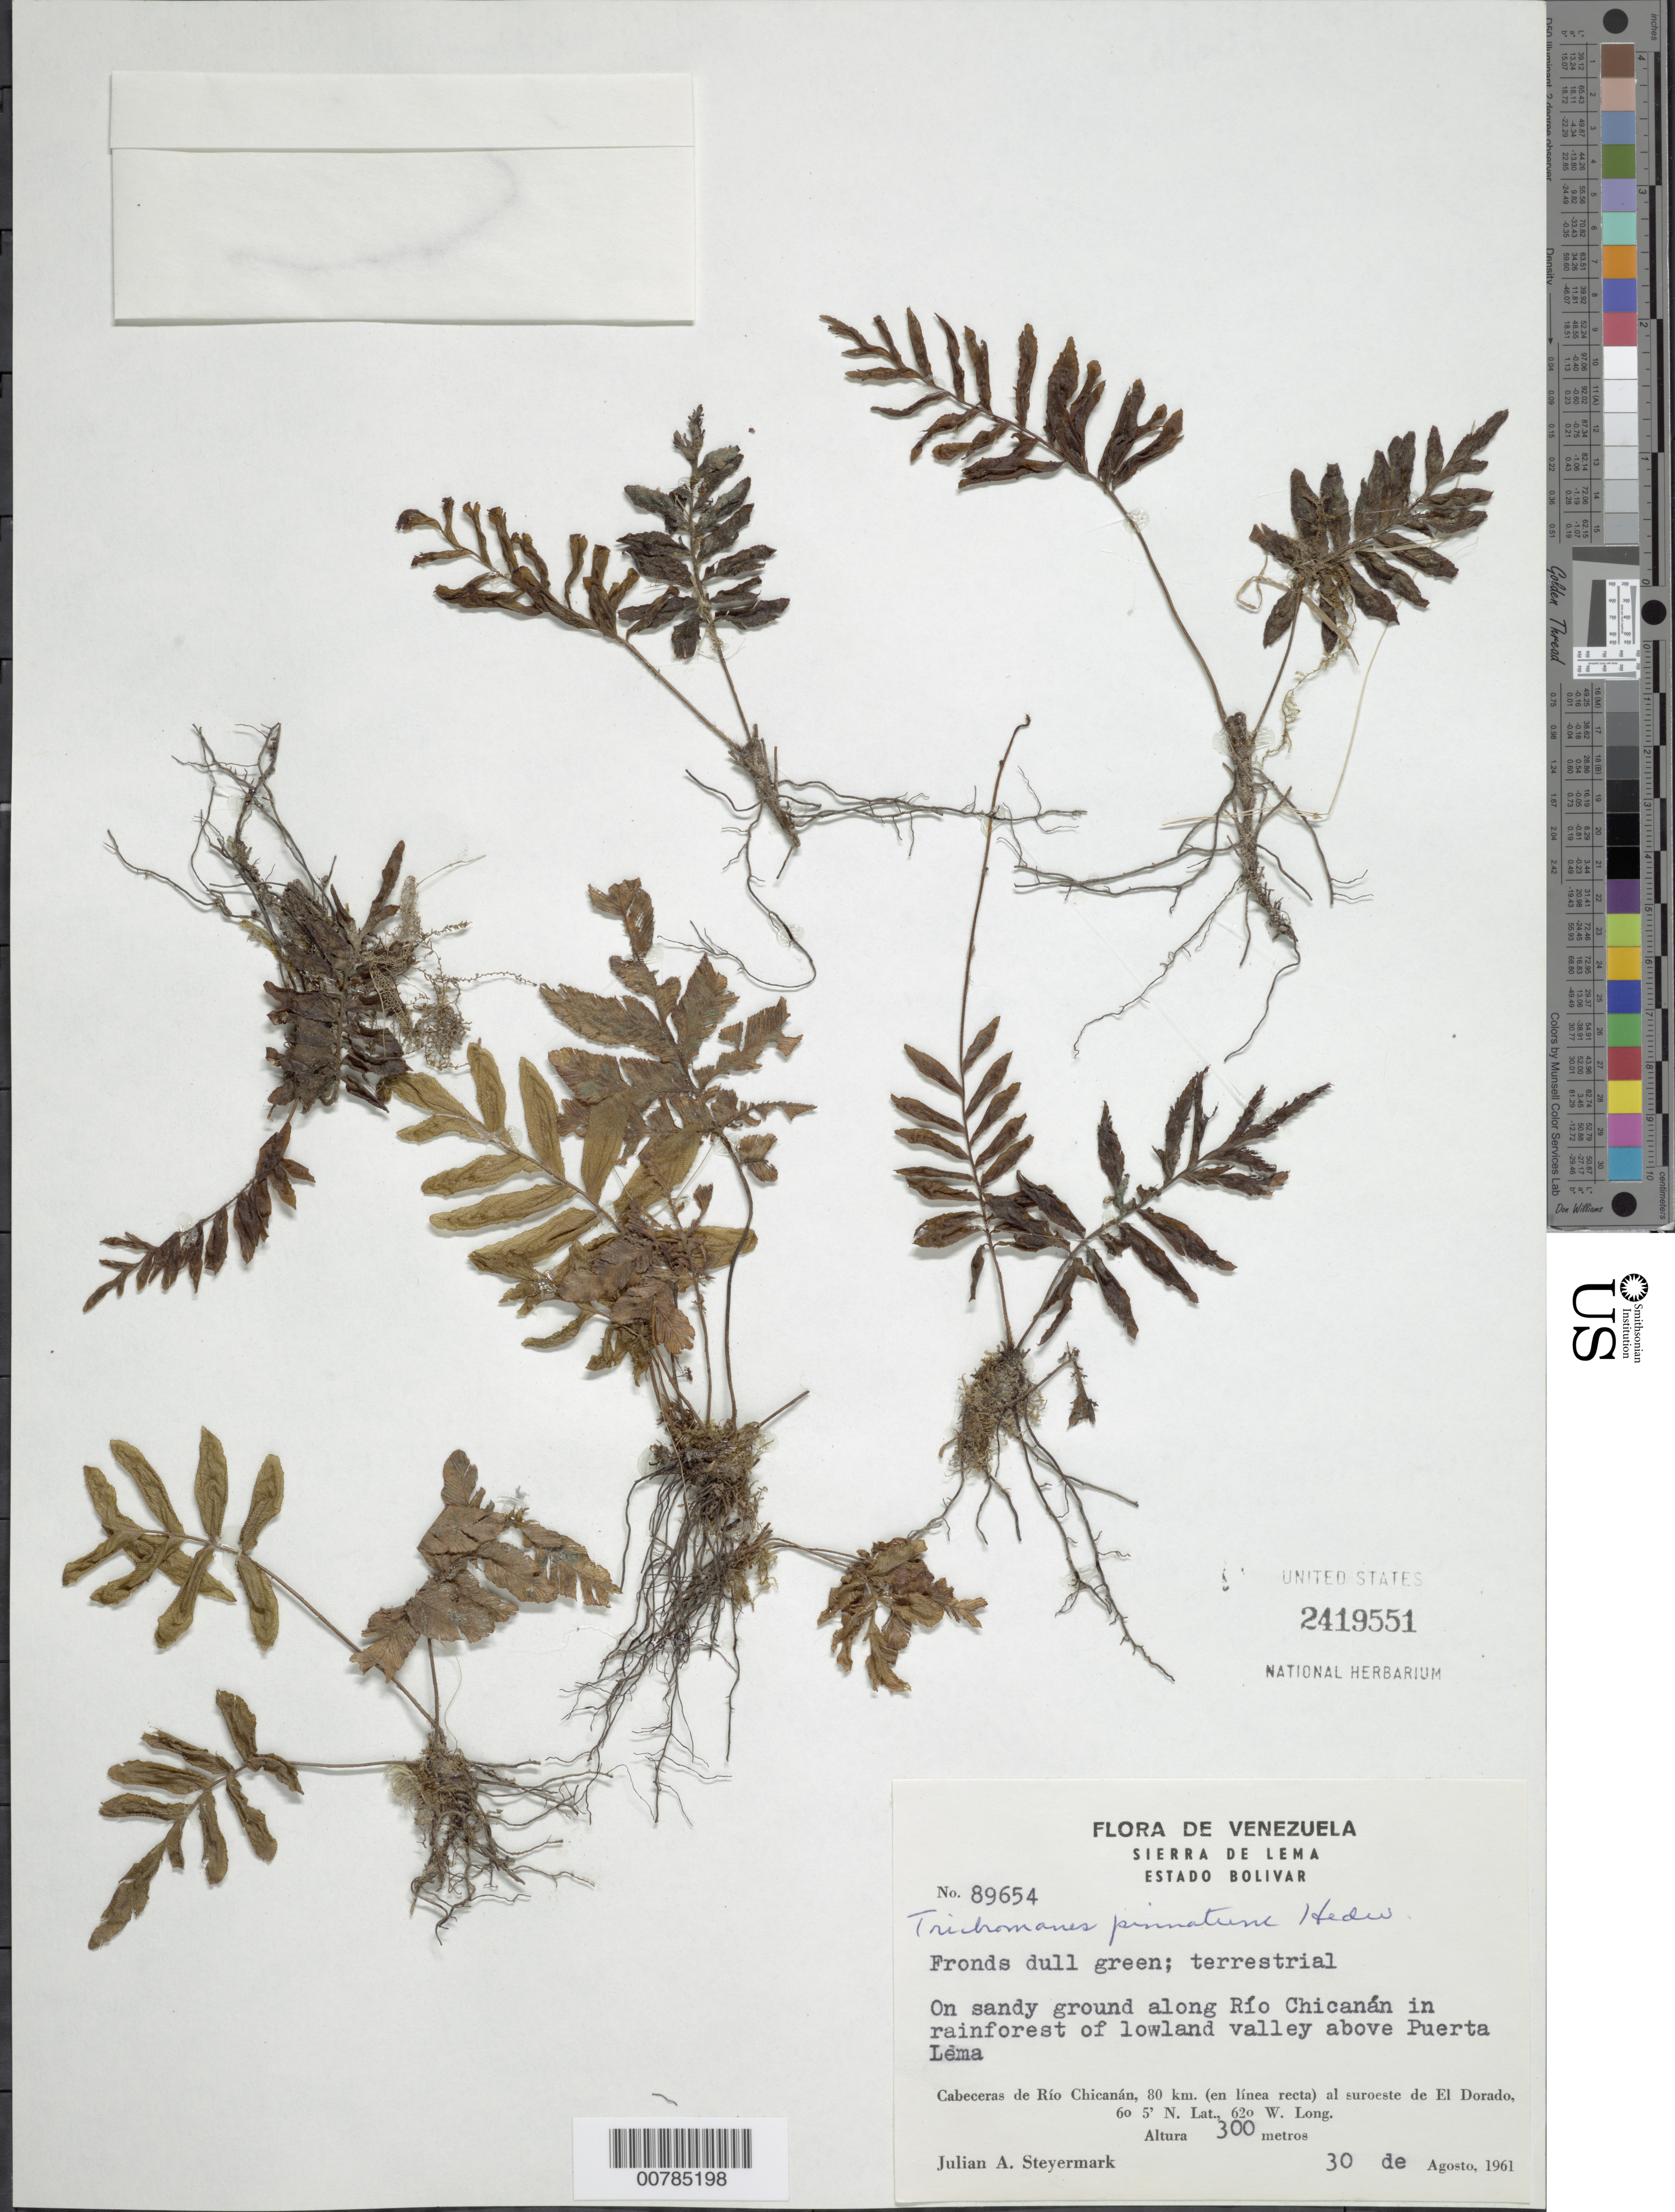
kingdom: Plantae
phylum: Tracheophyta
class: Polypodiopsida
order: Hymenophyllales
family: Hymenophyllaceae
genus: Trichomanes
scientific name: Trichomanes pinnatum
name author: Hedw.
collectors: J. Steyermark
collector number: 89654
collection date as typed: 30-Aug-61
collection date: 1961-08-30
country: Venezuela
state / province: Bolívar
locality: Sierra de Lema, along Río Chicanán, above Puerto Lema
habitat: Rainforest of lowland valley; on sandy ground along river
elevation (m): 300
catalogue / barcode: US 2419551